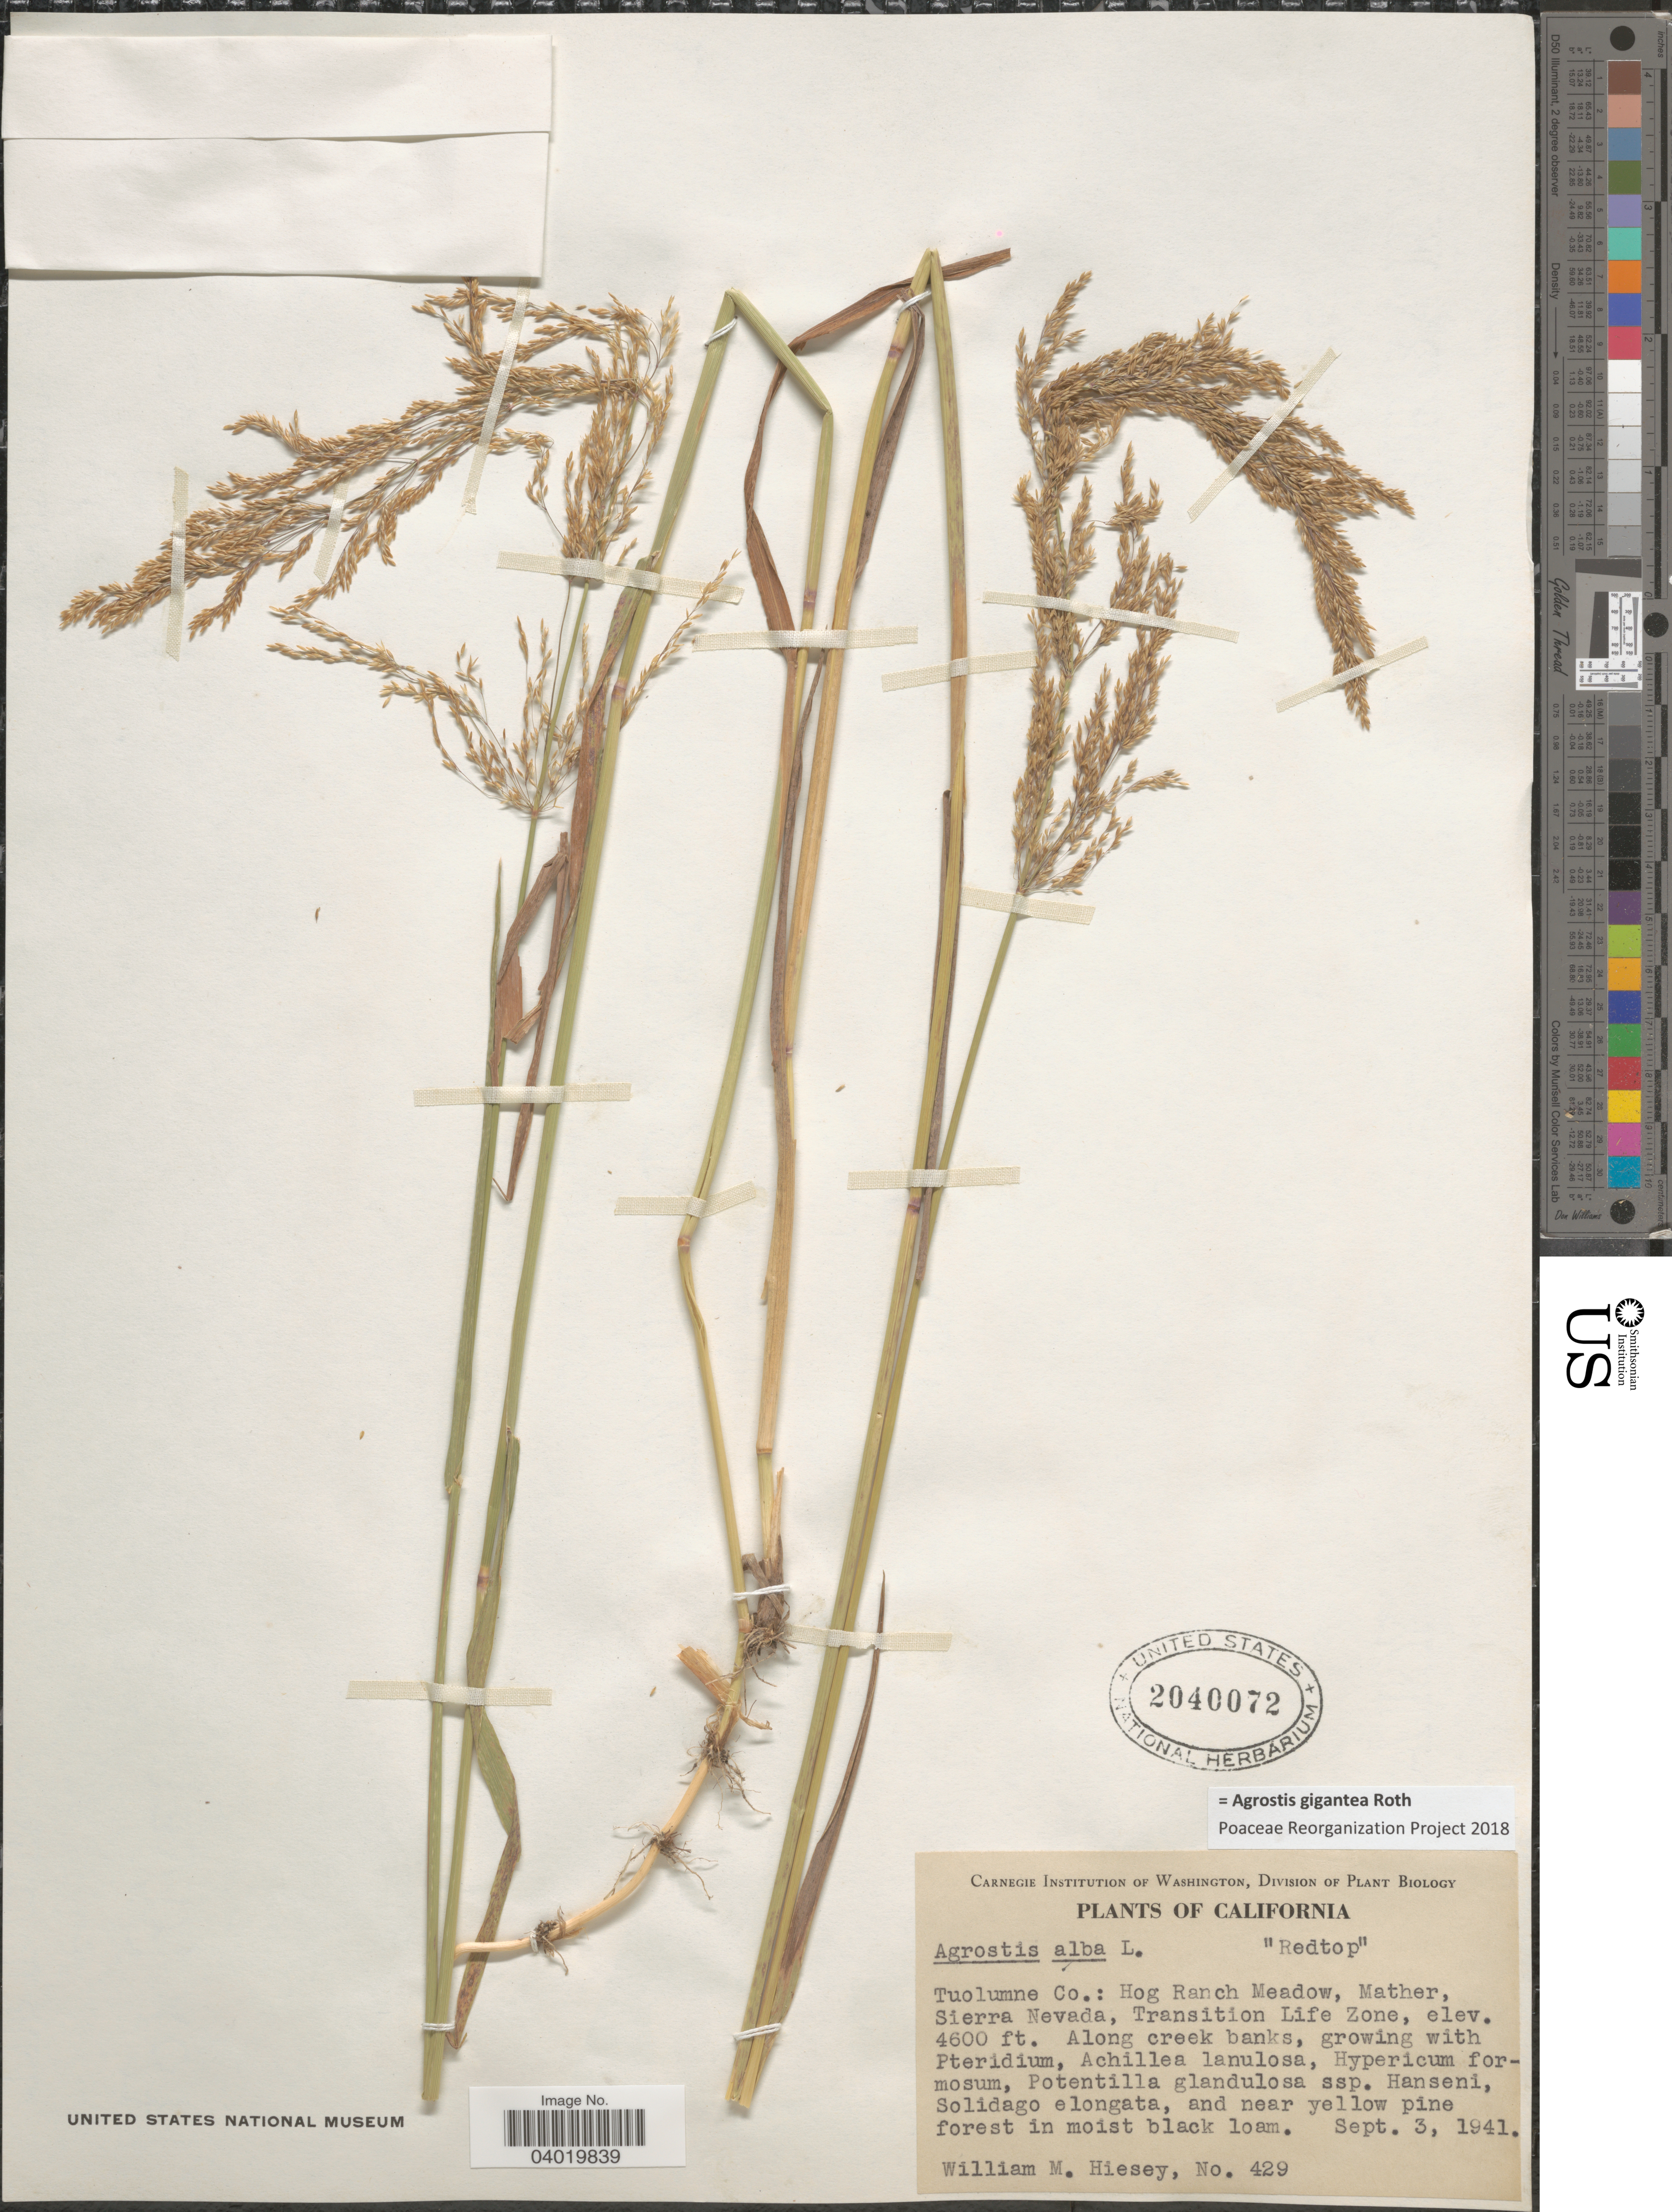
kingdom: Plantae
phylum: Tracheophyta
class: Liliopsida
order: Poales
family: Poaceae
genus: Agrostis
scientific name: Agrostis gigantea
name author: Roth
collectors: W. Hiesey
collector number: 429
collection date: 1941-09-03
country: United States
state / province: California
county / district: Tuolumne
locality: Tuolumne Co.: Hog Ranch Meadow, Mather Sierra Nevada, Transition Life Zone. Along creek banks.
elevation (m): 1402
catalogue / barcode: US 2040072